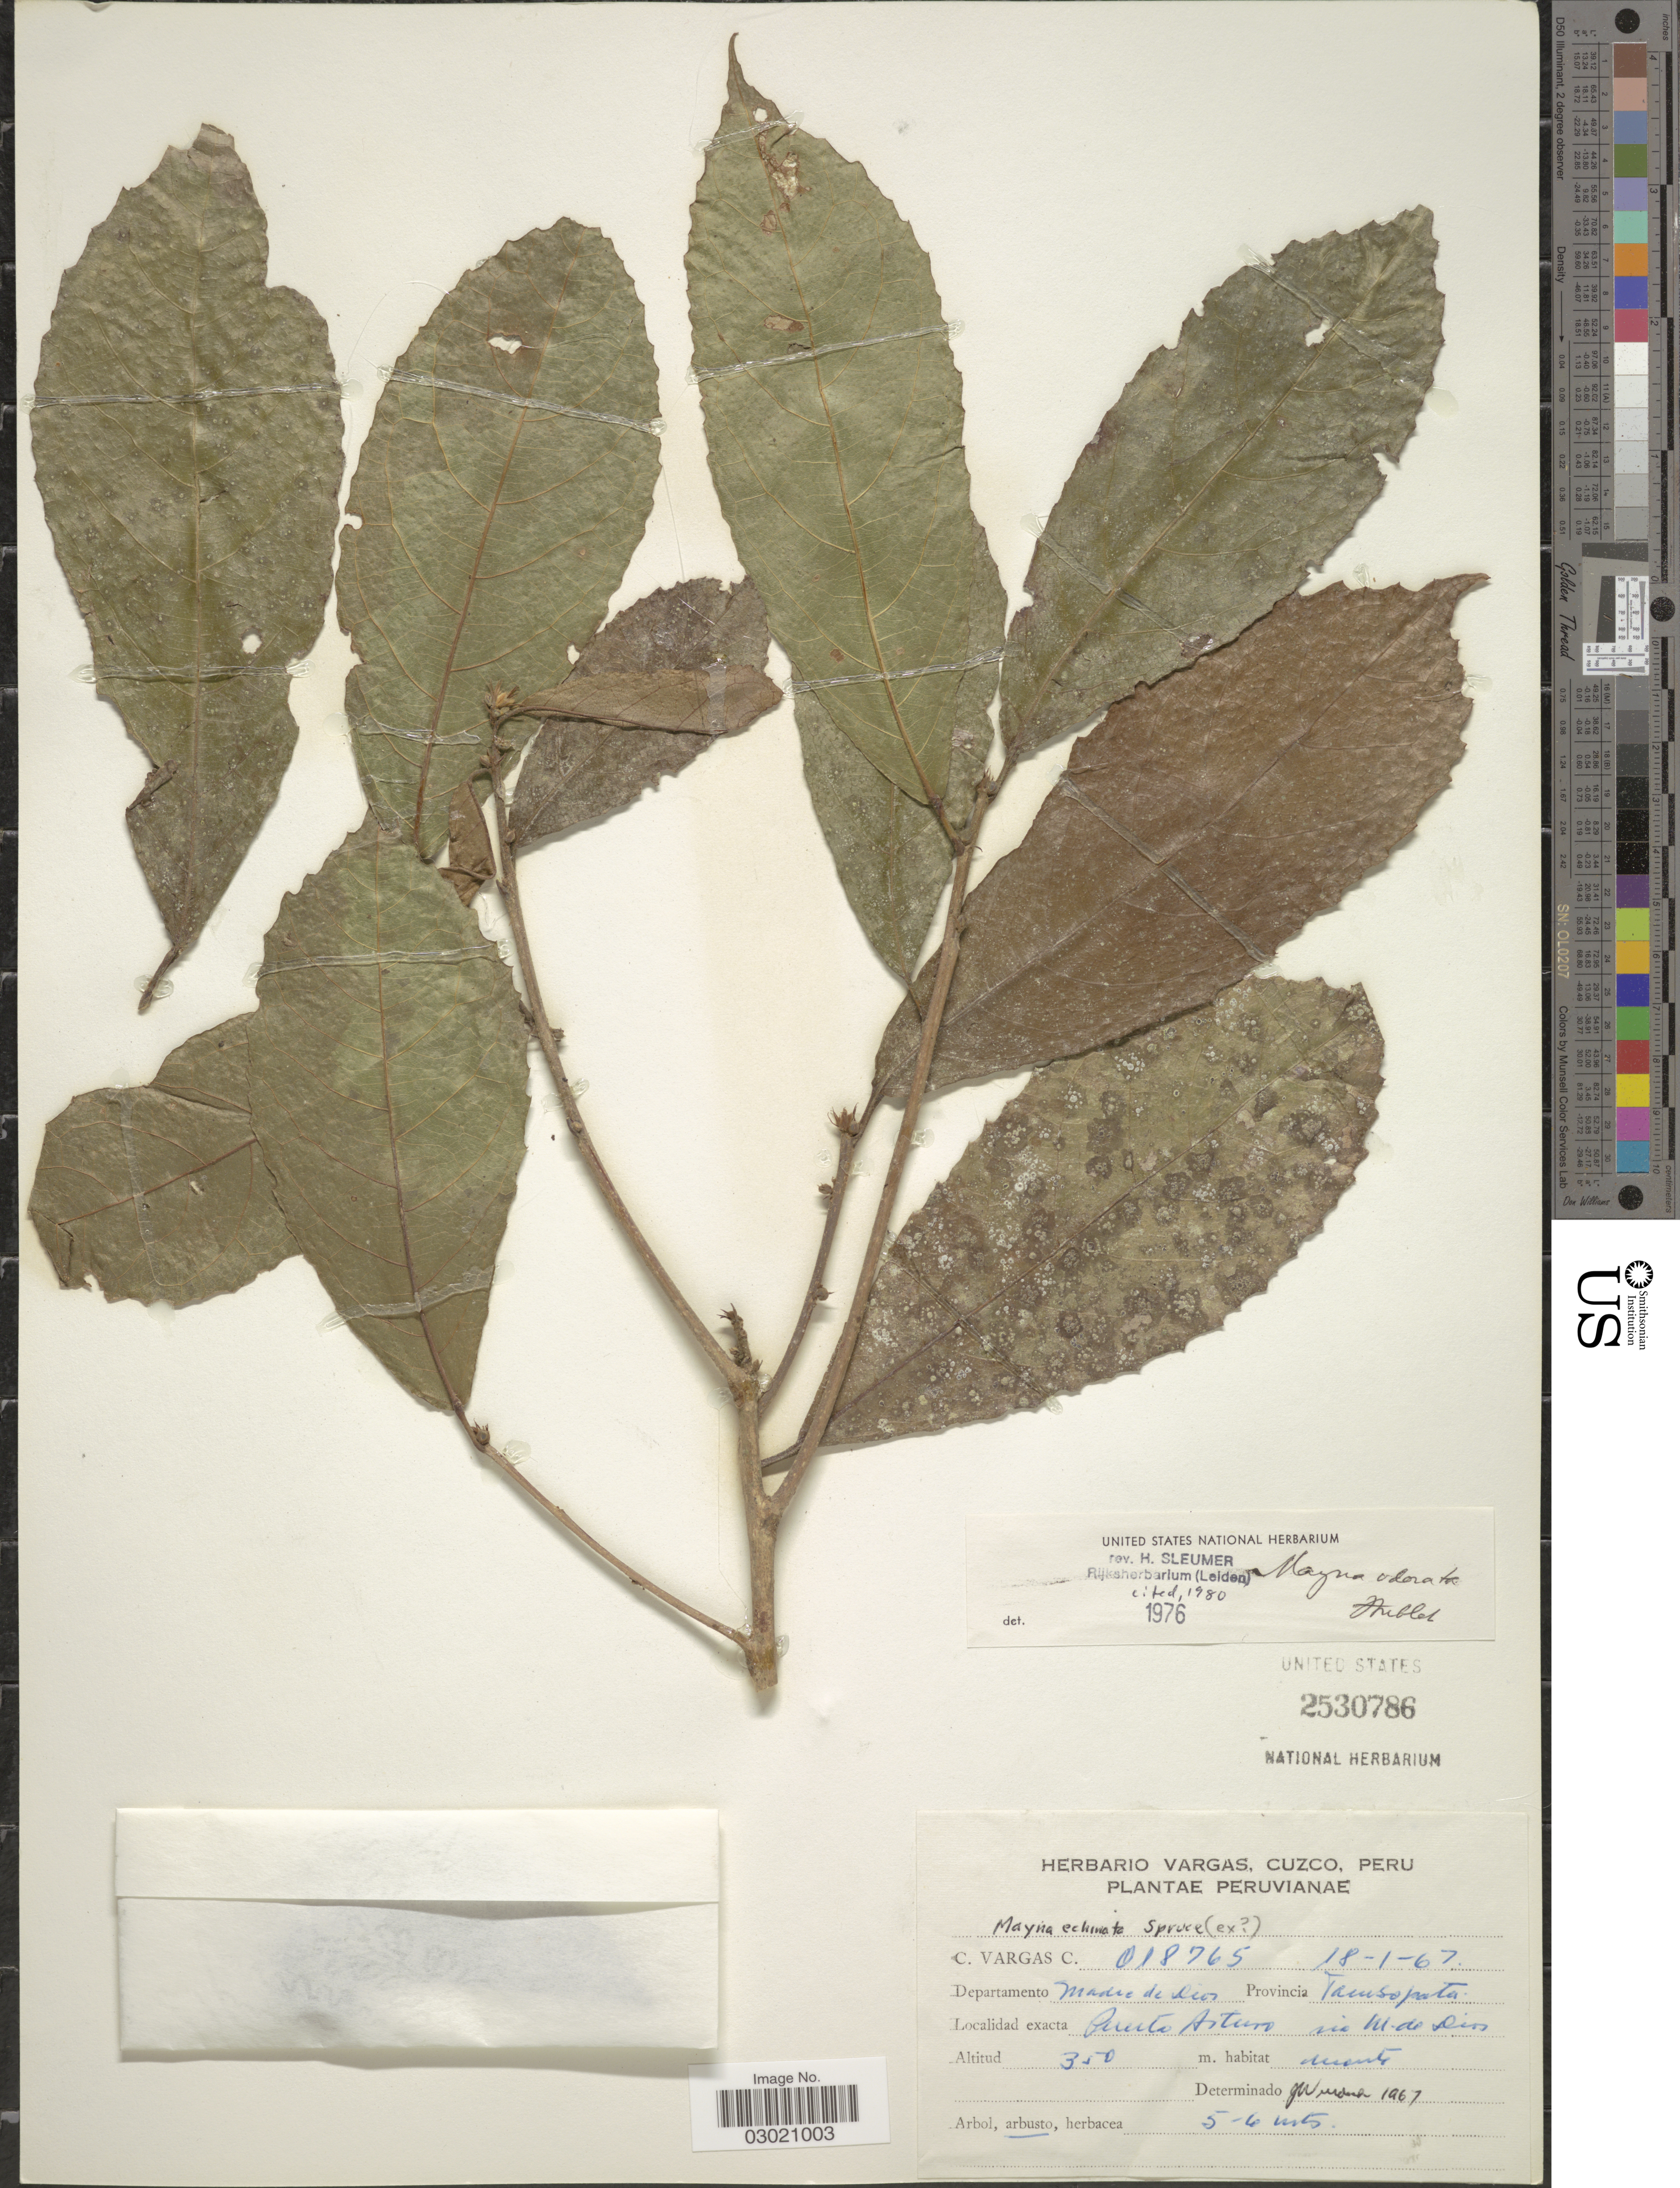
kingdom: Plantae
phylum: Tracheophyta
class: Magnoliopsida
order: Malpighiales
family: Achariaceae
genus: Mayna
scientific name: Mayna odorata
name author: Aubl.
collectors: C. Vargas Calderón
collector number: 018765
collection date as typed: Transcribed d/m/y: 18/1/67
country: Peru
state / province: Madre de Dios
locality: Departamento Madre de Dios. Provincia Tambopata. Puerta Arturo rio M. de Dios.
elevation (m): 350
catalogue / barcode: US 2530786